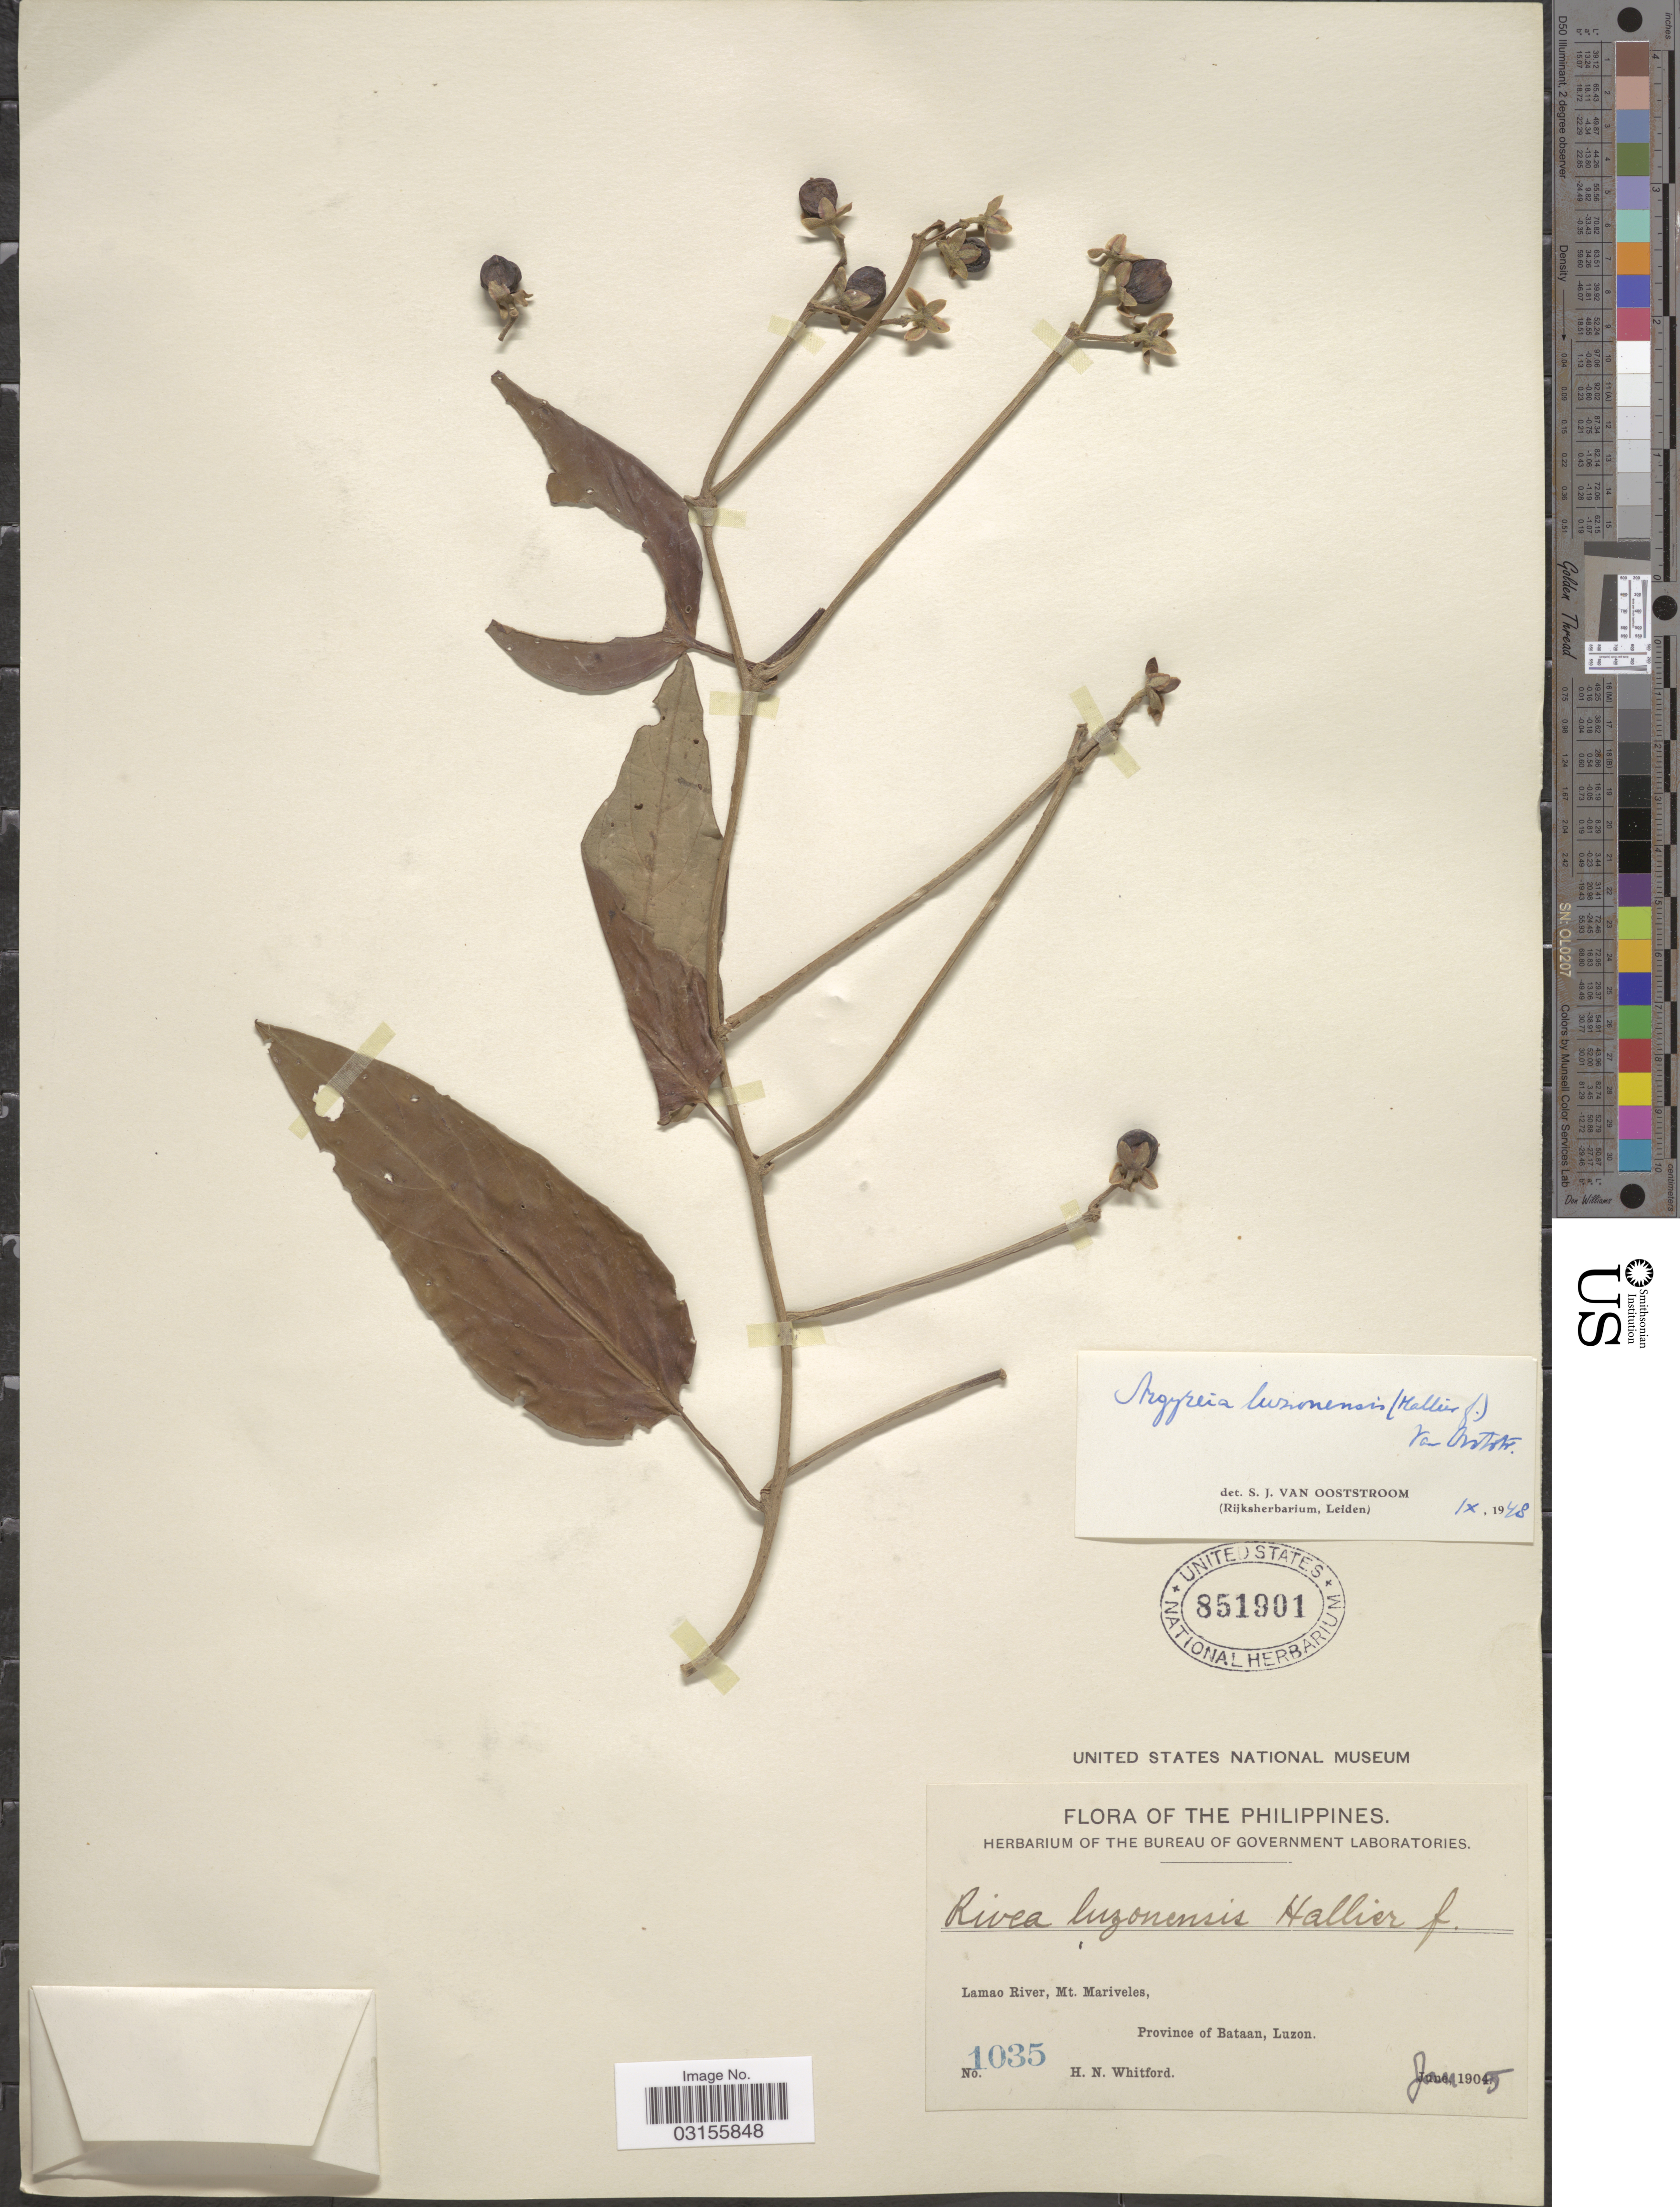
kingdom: Plantae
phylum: Tracheophyta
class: Magnoliopsida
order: Solanales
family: Convolvulaceae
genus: Argyreia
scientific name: Argyreia luzonensis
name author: (Hallier f.) Ooststr.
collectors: H. N. Whitford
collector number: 1035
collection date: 1905-01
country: Philippines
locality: Lamao River, Mt. Mariveles, Province of Bataan, Luzon.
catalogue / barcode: US 851901